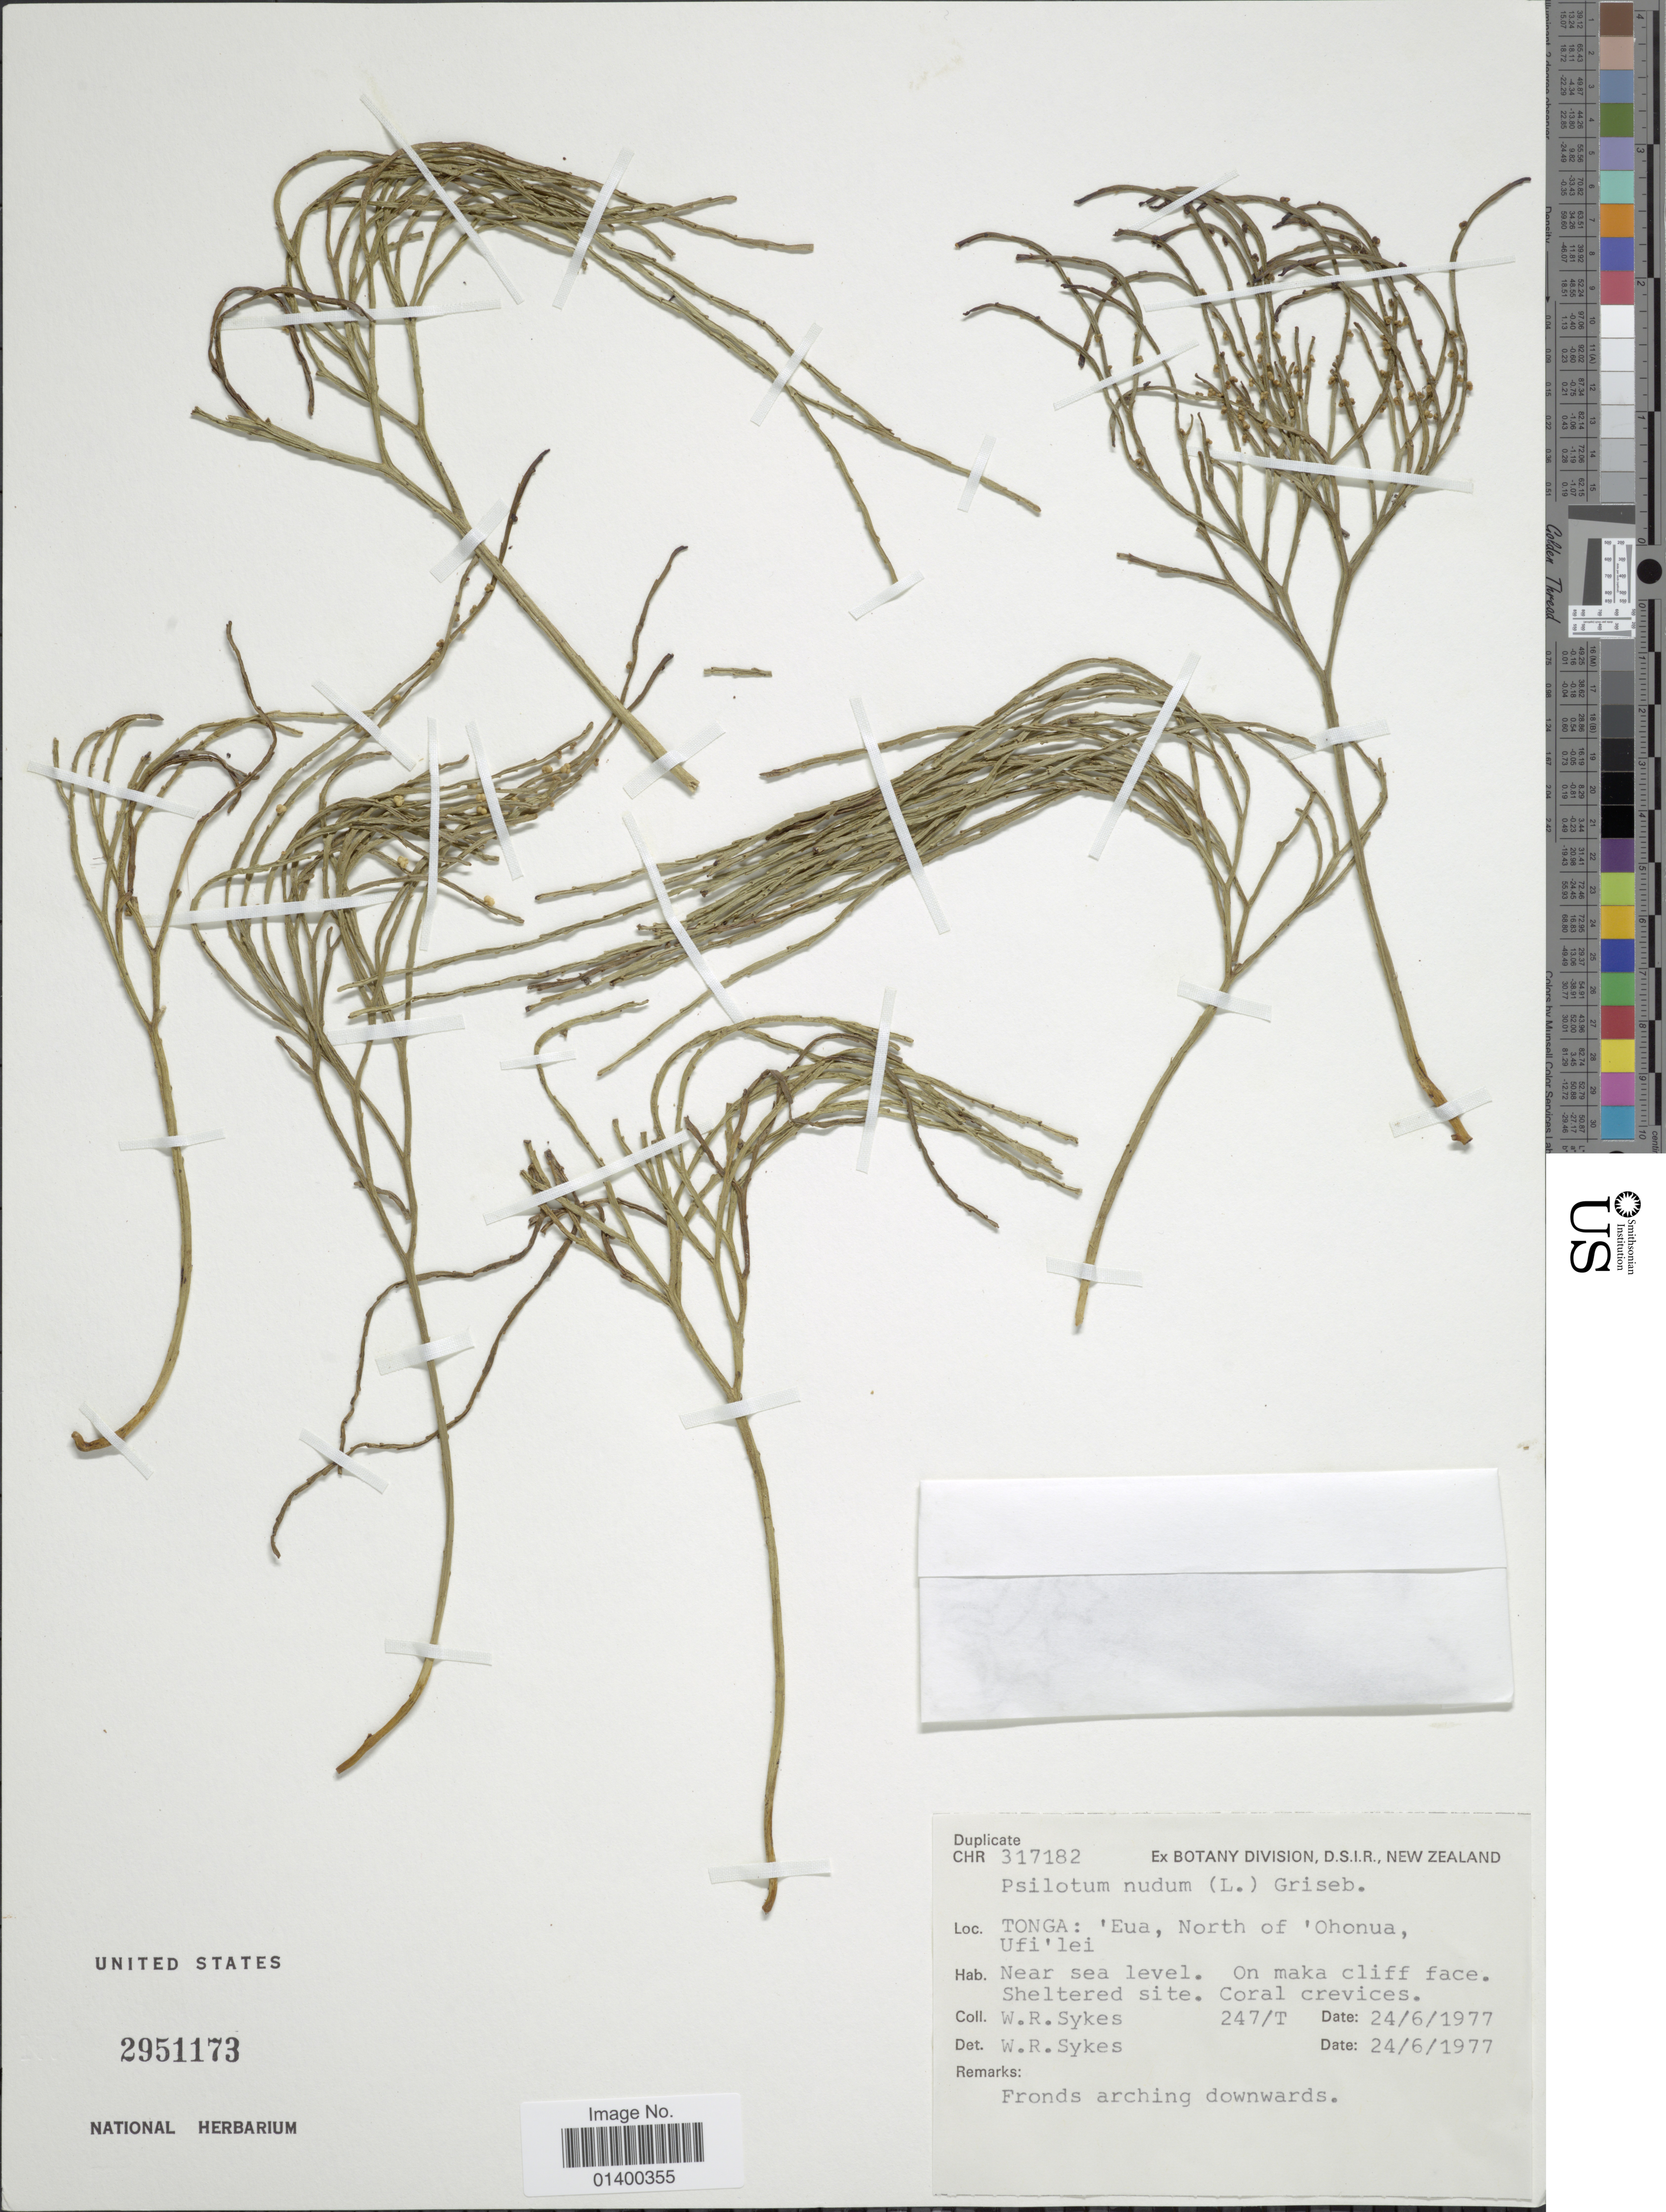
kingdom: Plantae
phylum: Tracheophyta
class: Polypodiopsida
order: Psilotales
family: Psilotaceae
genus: Psilotum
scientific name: Psilotum nudum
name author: (L.) P. Beauv.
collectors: W. R. Sykes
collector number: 247/T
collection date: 1977-06-24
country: Tonga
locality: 'Eua, north of 'Ohonua, Ufi'lei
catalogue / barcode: US 2951173